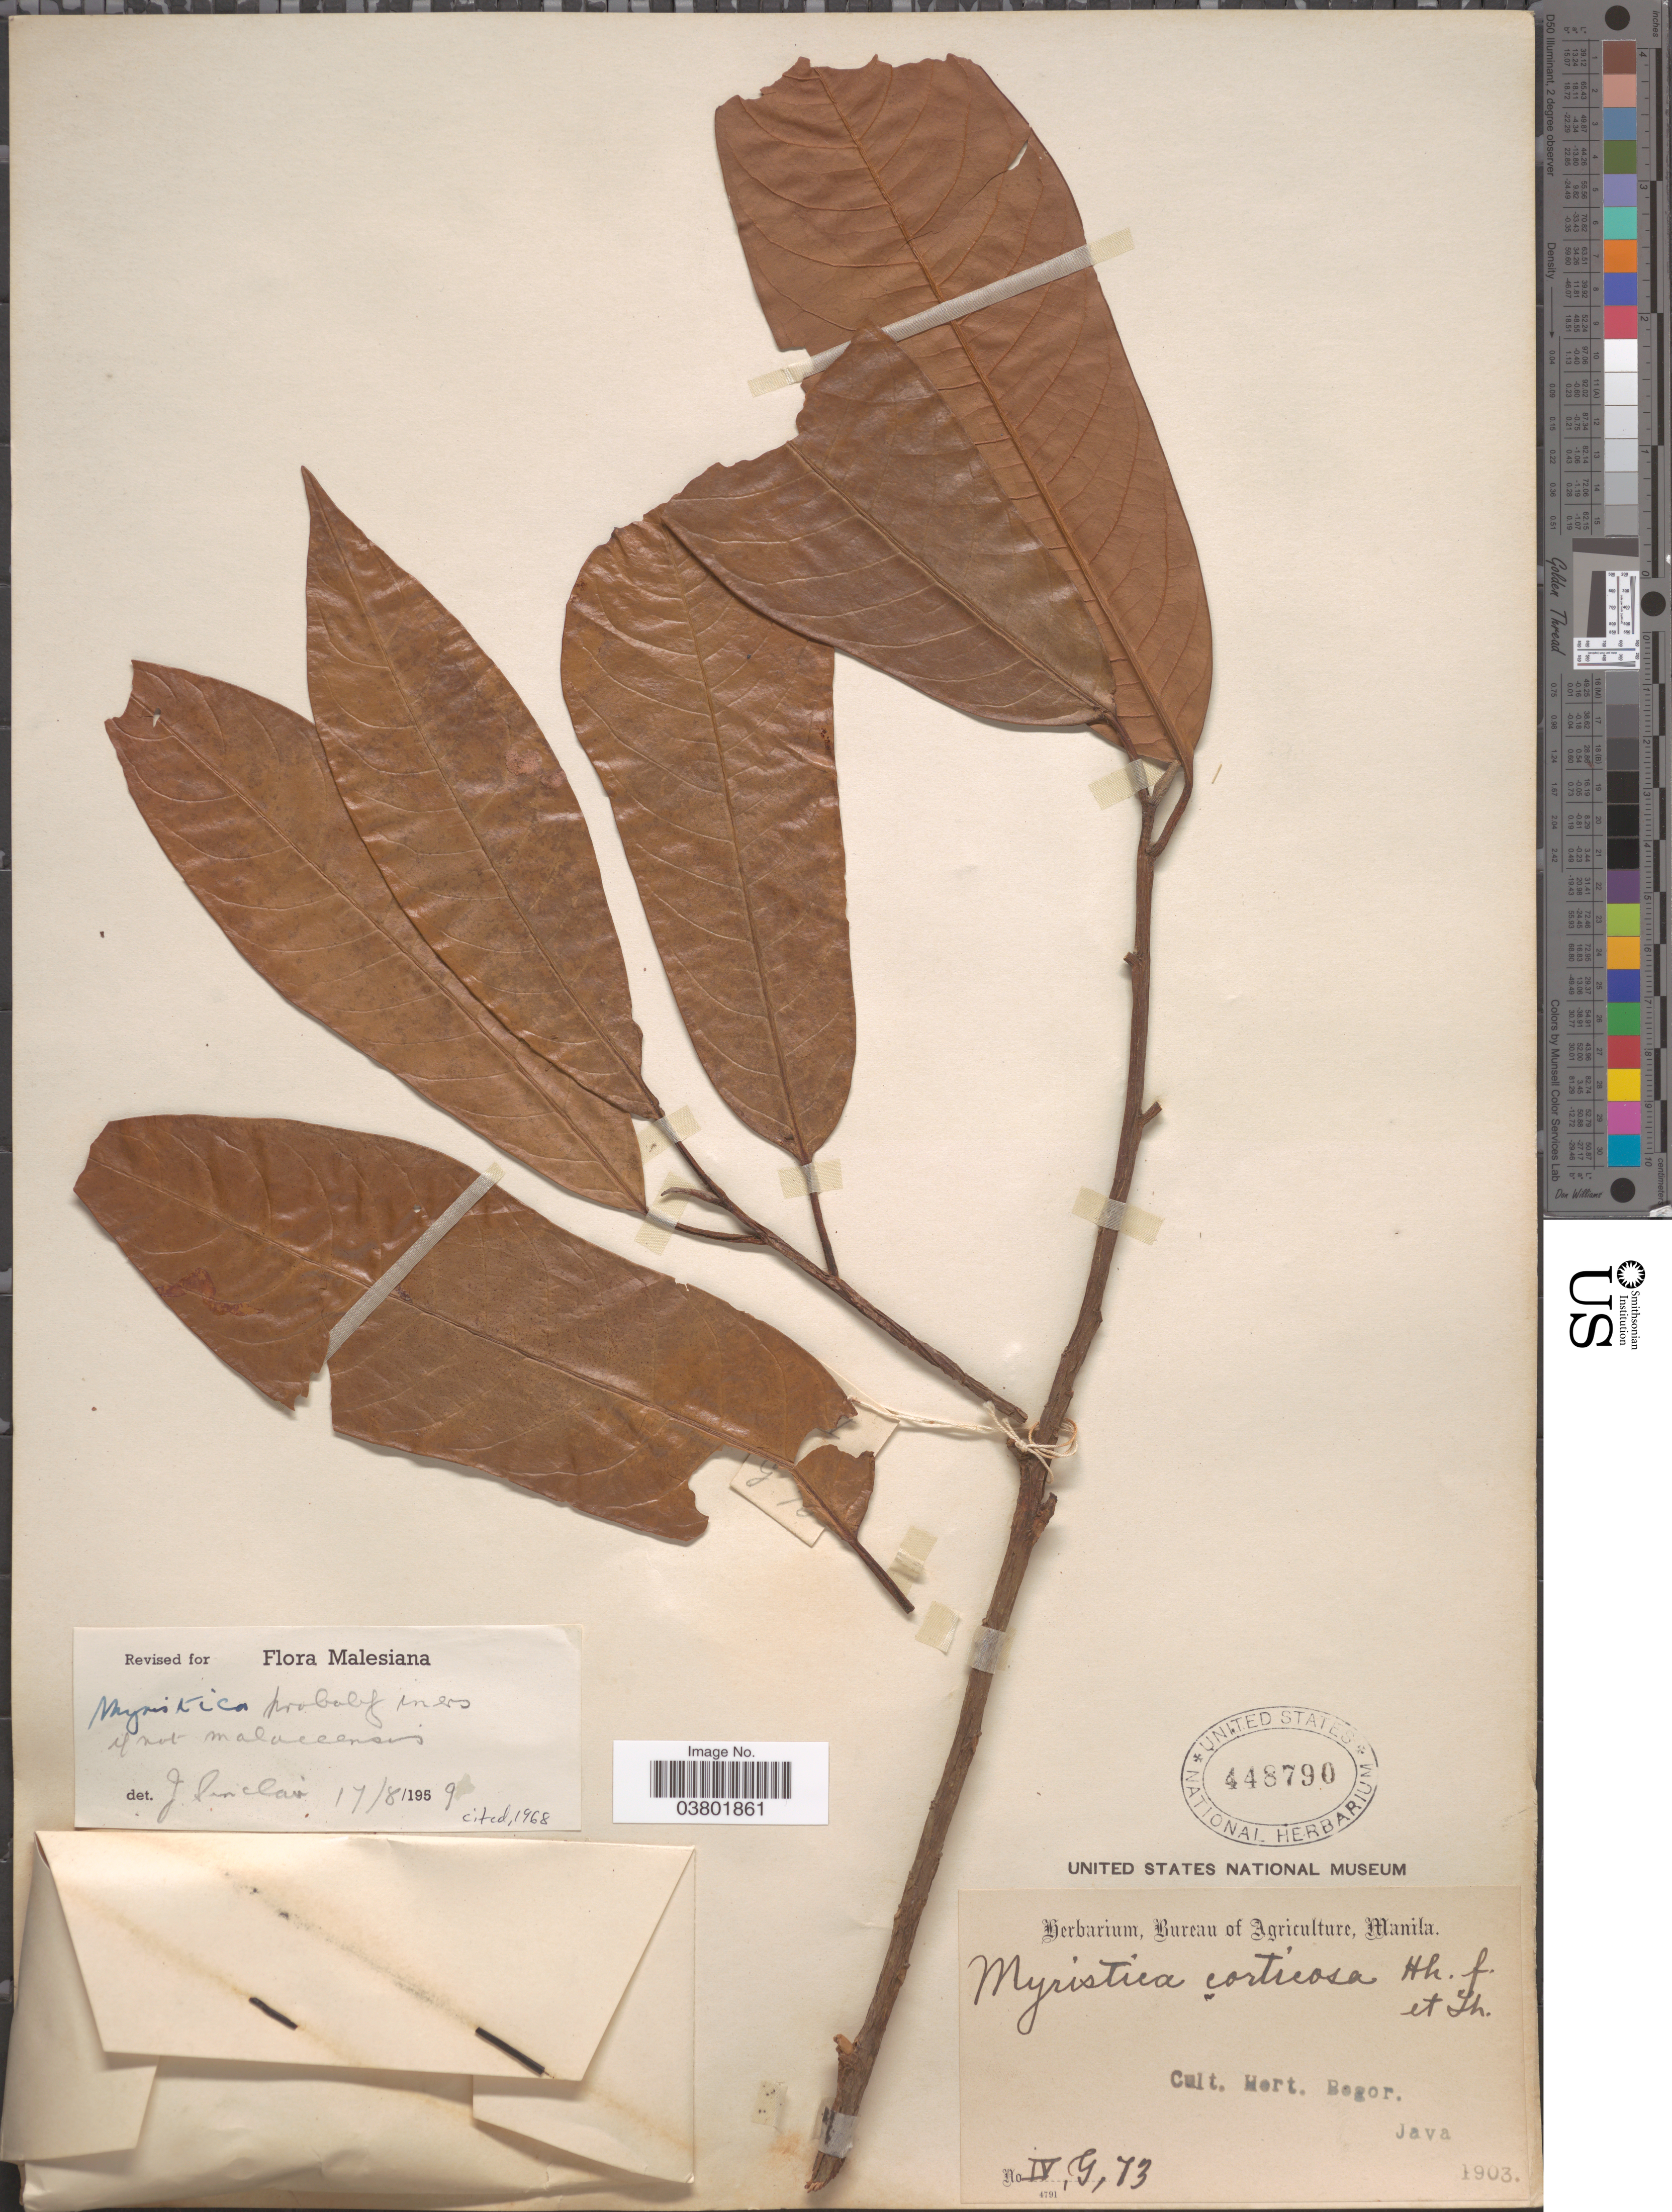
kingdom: Plantae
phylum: Tracheophyta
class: Magnoliopsida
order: Magnoliales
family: Myristicaceae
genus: Myristica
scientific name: Myristica iners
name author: Blume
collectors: Ex herb. Bureau of Agriculture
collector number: IV,G,73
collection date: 1903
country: Indonesia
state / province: Java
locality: Cult. Hort. Bogor.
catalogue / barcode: US 448790